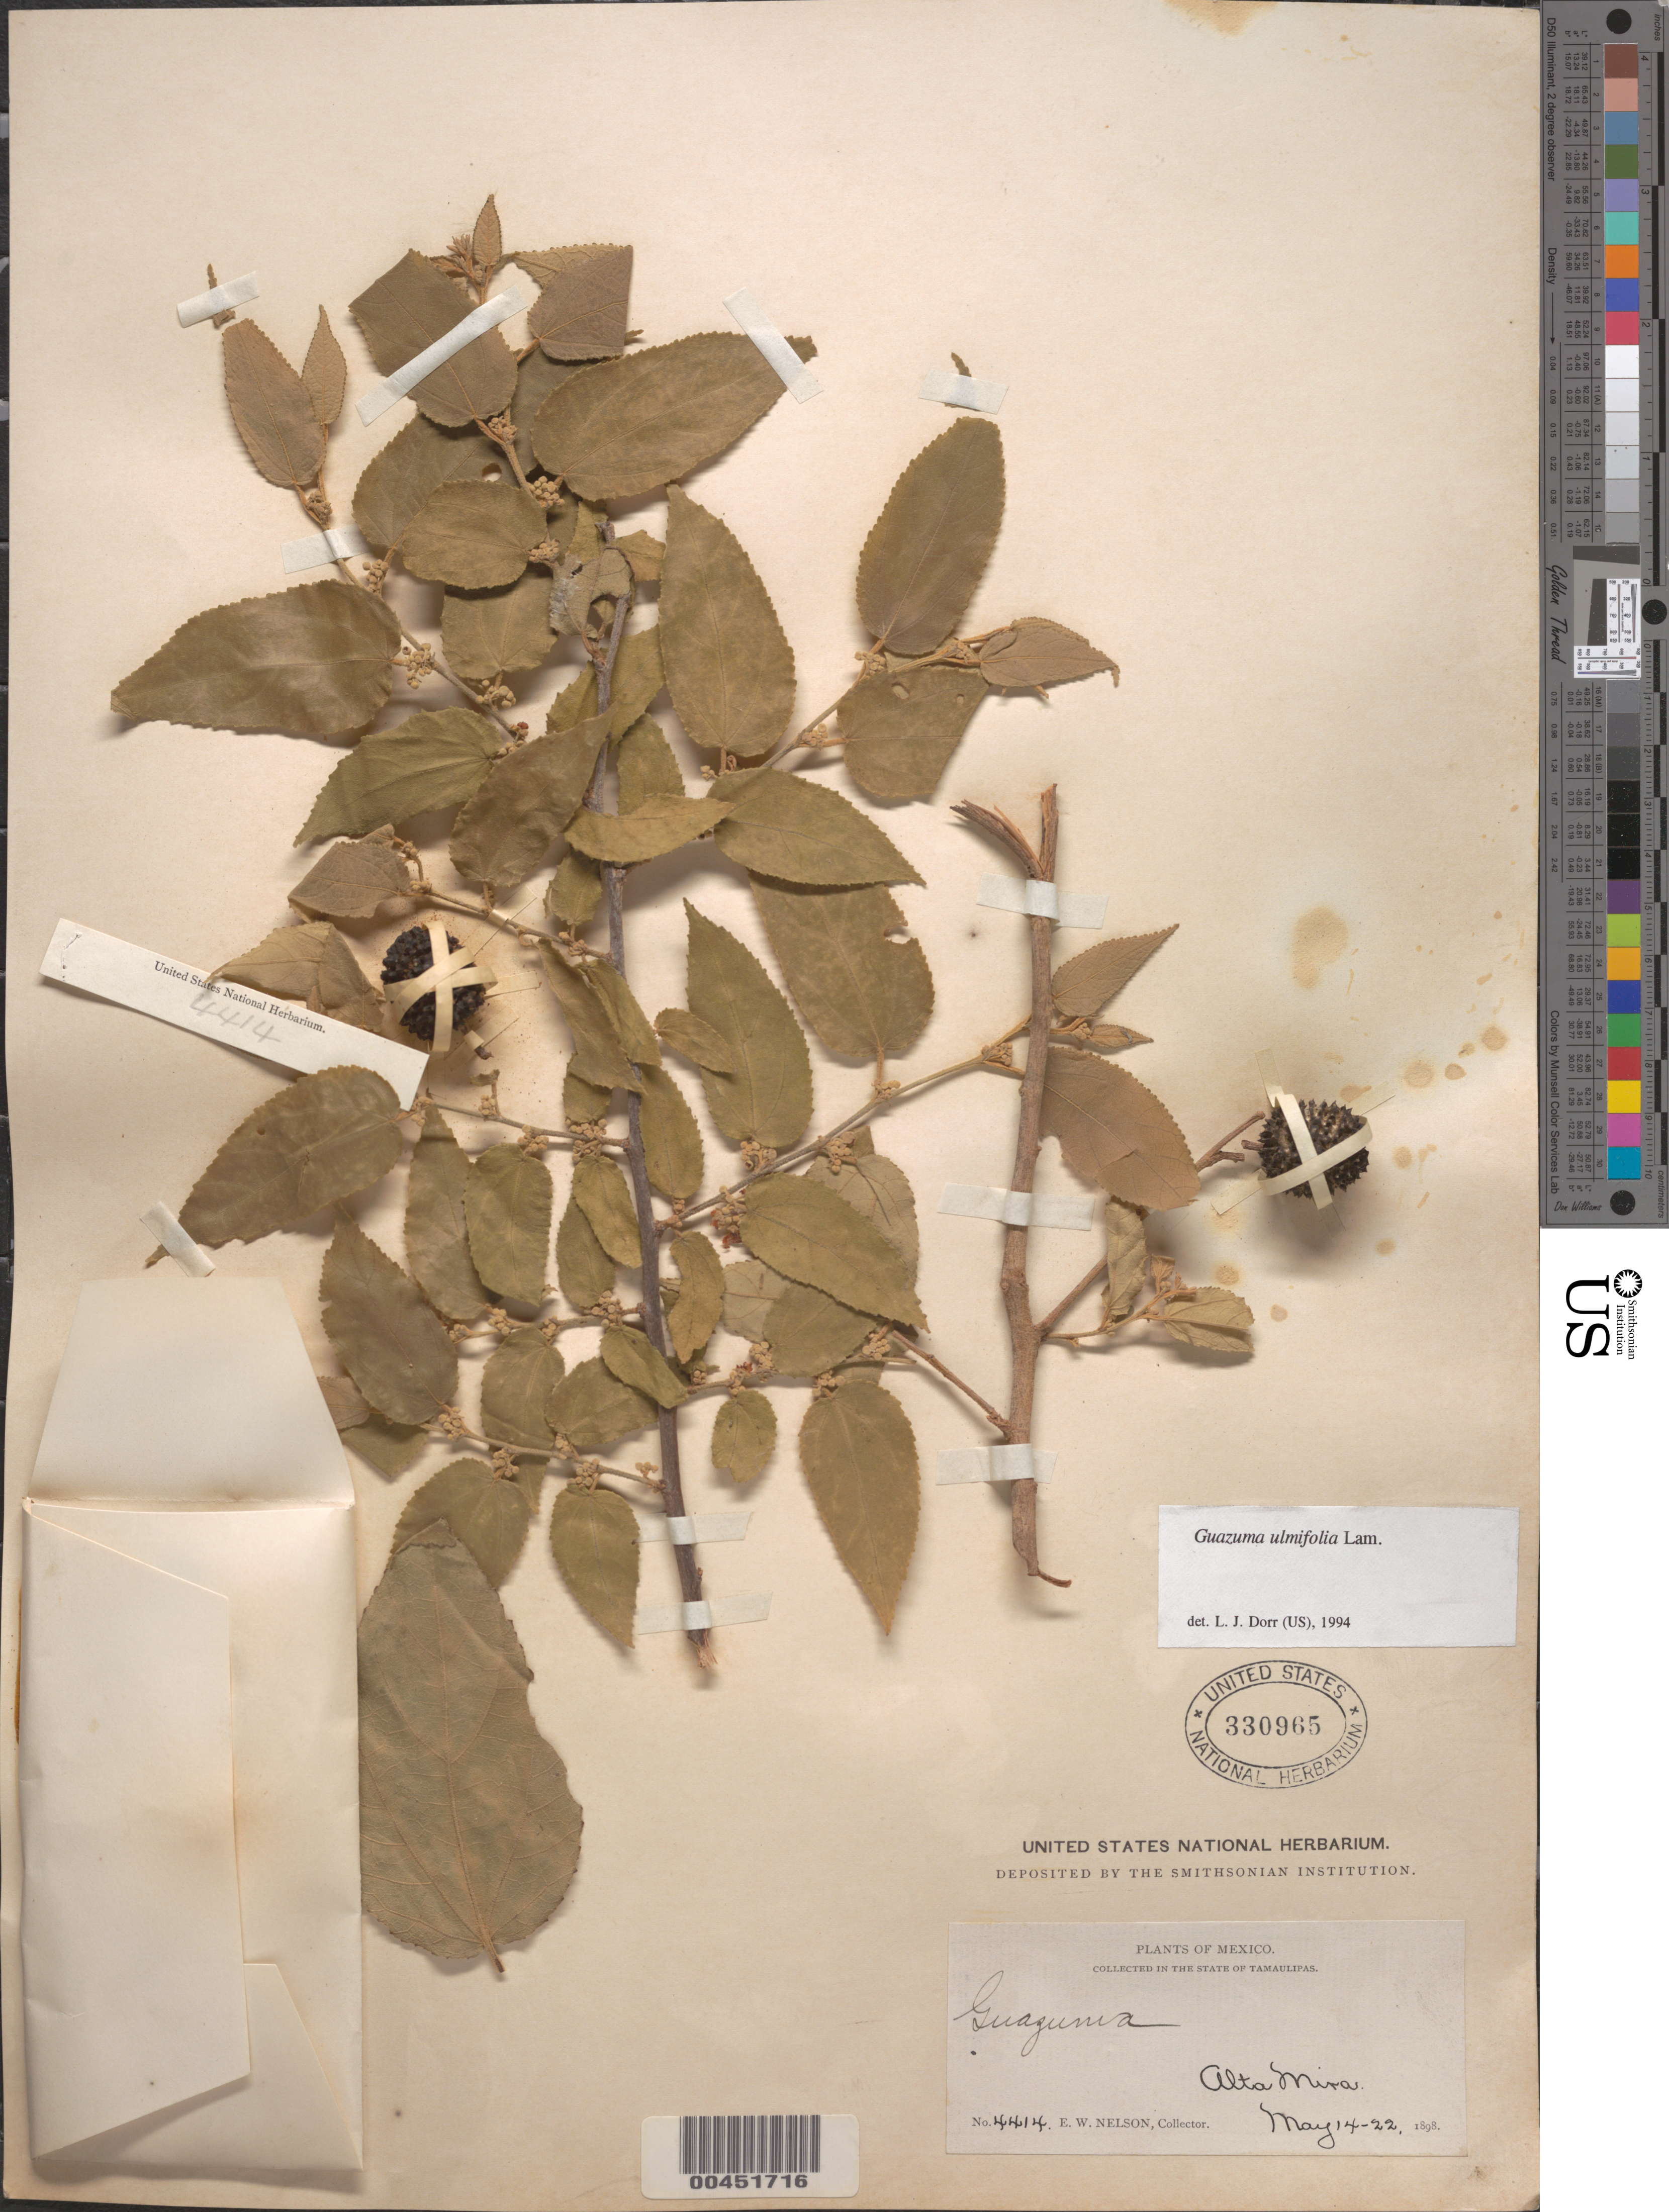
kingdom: Plantae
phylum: Tracheophyta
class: Magnoliopsida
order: Malvales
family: Malvaceae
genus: Guazuma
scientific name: Guazuma ulmifolia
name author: Lam.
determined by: Dorr, L. J., (BOT), Smithsonian Institution - National Museum of Natural History (UNITED STATES)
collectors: E. W. Nelson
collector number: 4414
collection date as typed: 14 May 1898 to 22 May 1898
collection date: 1898-05-14/1898-05-22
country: Mexico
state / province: Tamaulipas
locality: Alta Mira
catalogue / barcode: US 330965